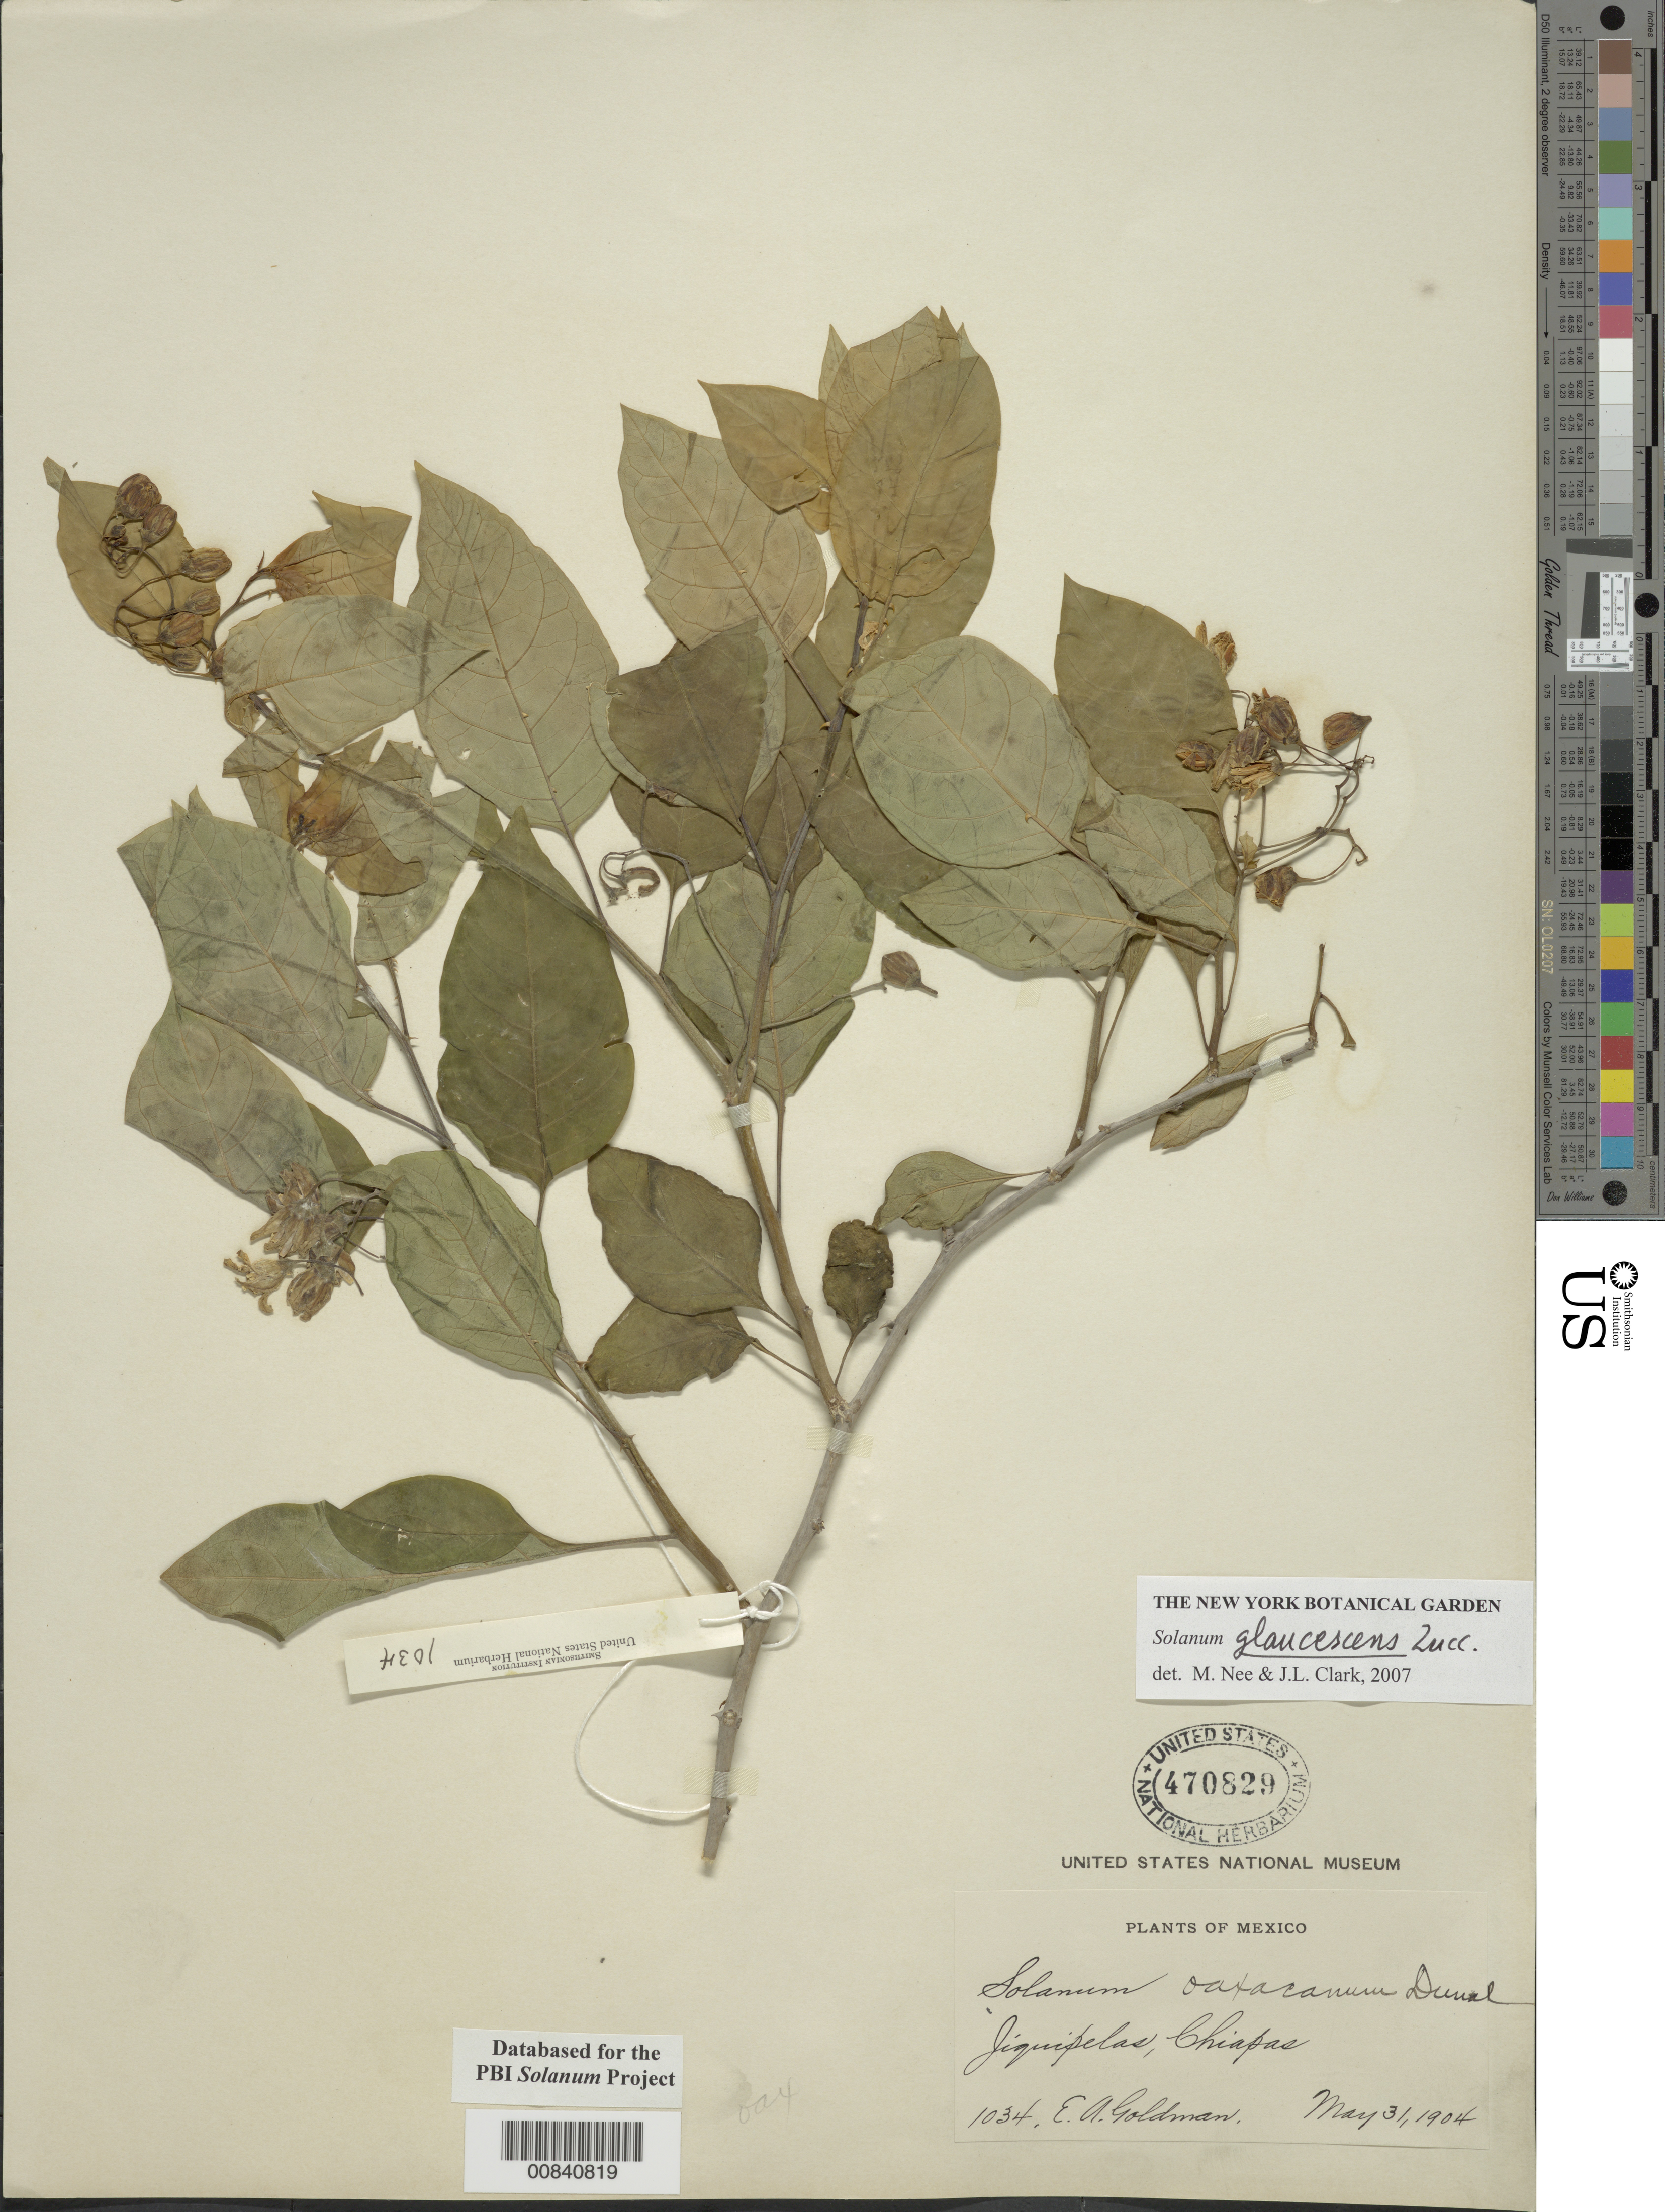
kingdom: Plantae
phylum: Tracheophyta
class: Magnoliopsida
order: Solanales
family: Solanaceae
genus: Solanum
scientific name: Solanum glaucescens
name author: Zucc.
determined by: Clark, J. L., (SEL), The Marie Selby Botanical Garden (UNITED STATES)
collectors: E. A. Goldman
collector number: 1034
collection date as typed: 31 May 1904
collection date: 1904-05-31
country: Mexico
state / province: Chiapas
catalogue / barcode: US 470829